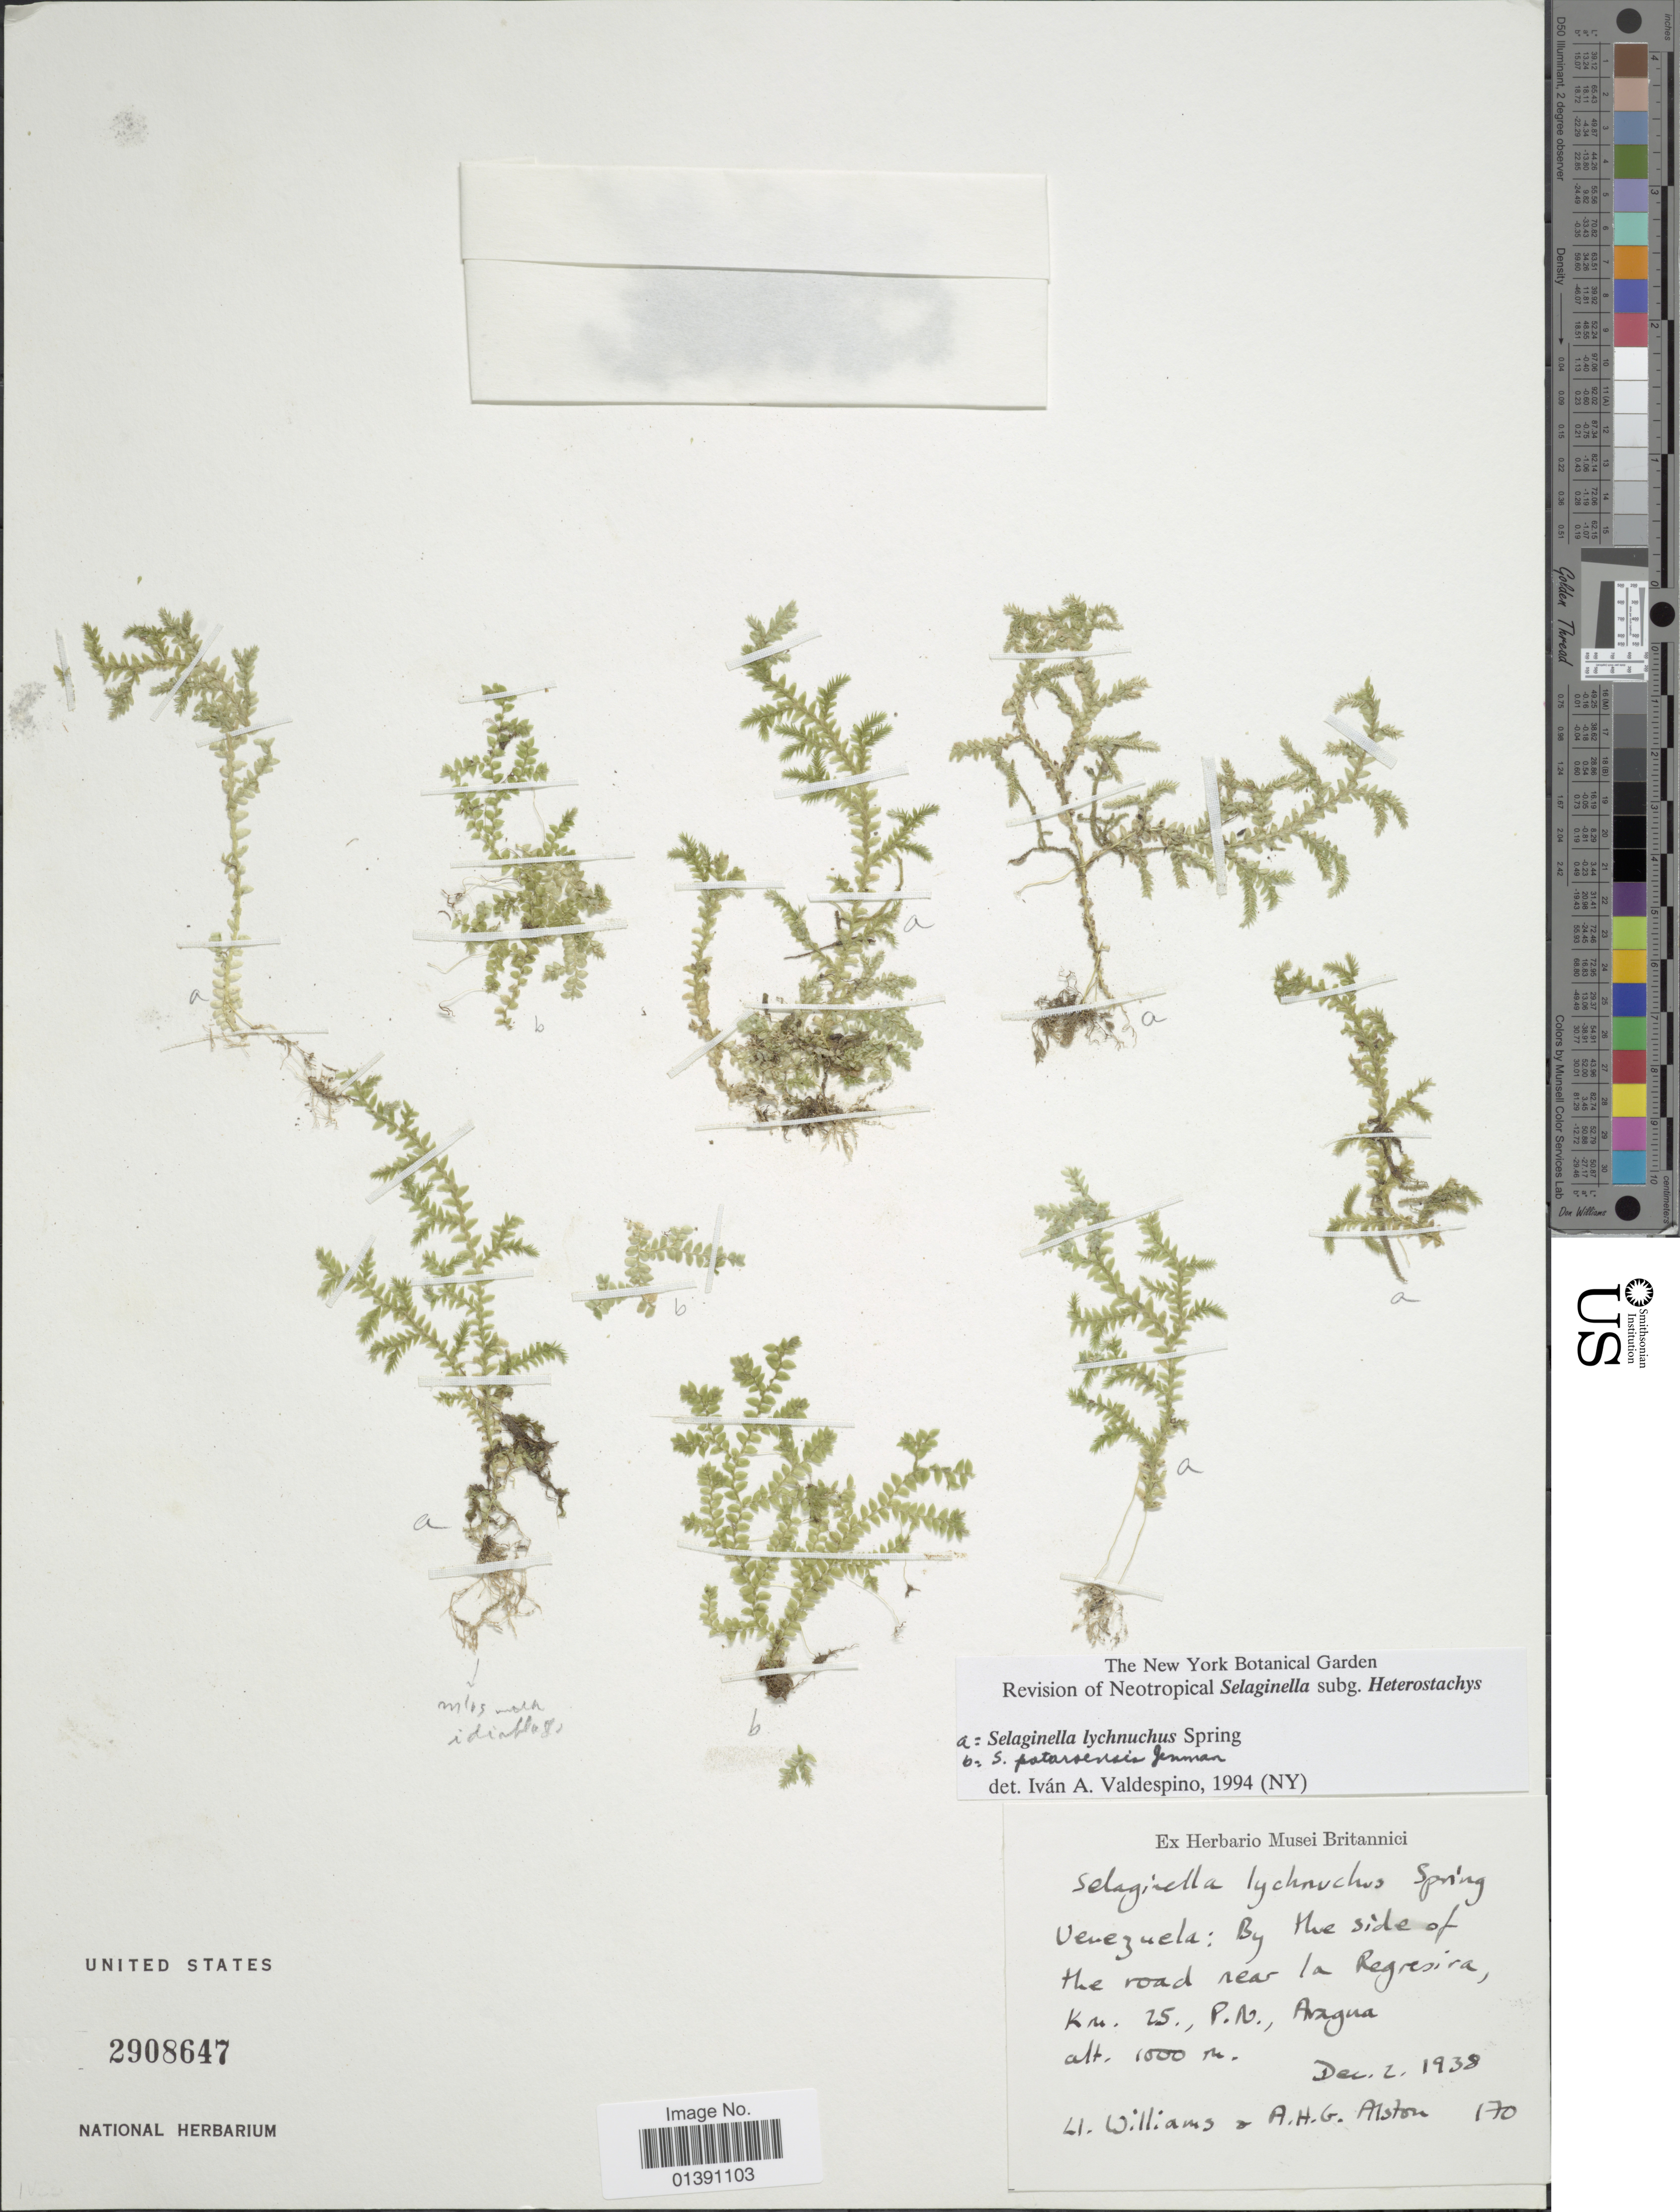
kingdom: Plantae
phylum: Tracheophyta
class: Lycopodiopsida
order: Selaginellales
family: Selaginellaceae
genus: Selaginella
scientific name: Selaginella lychnuchus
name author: Spring ex Klotzsch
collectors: Ll. Williams & A. H. Alston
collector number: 170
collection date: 1938-12-02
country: Venezuela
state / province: Aragua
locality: By the side of the road near la Regresira, km 25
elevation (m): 1000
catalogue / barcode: US 2908647